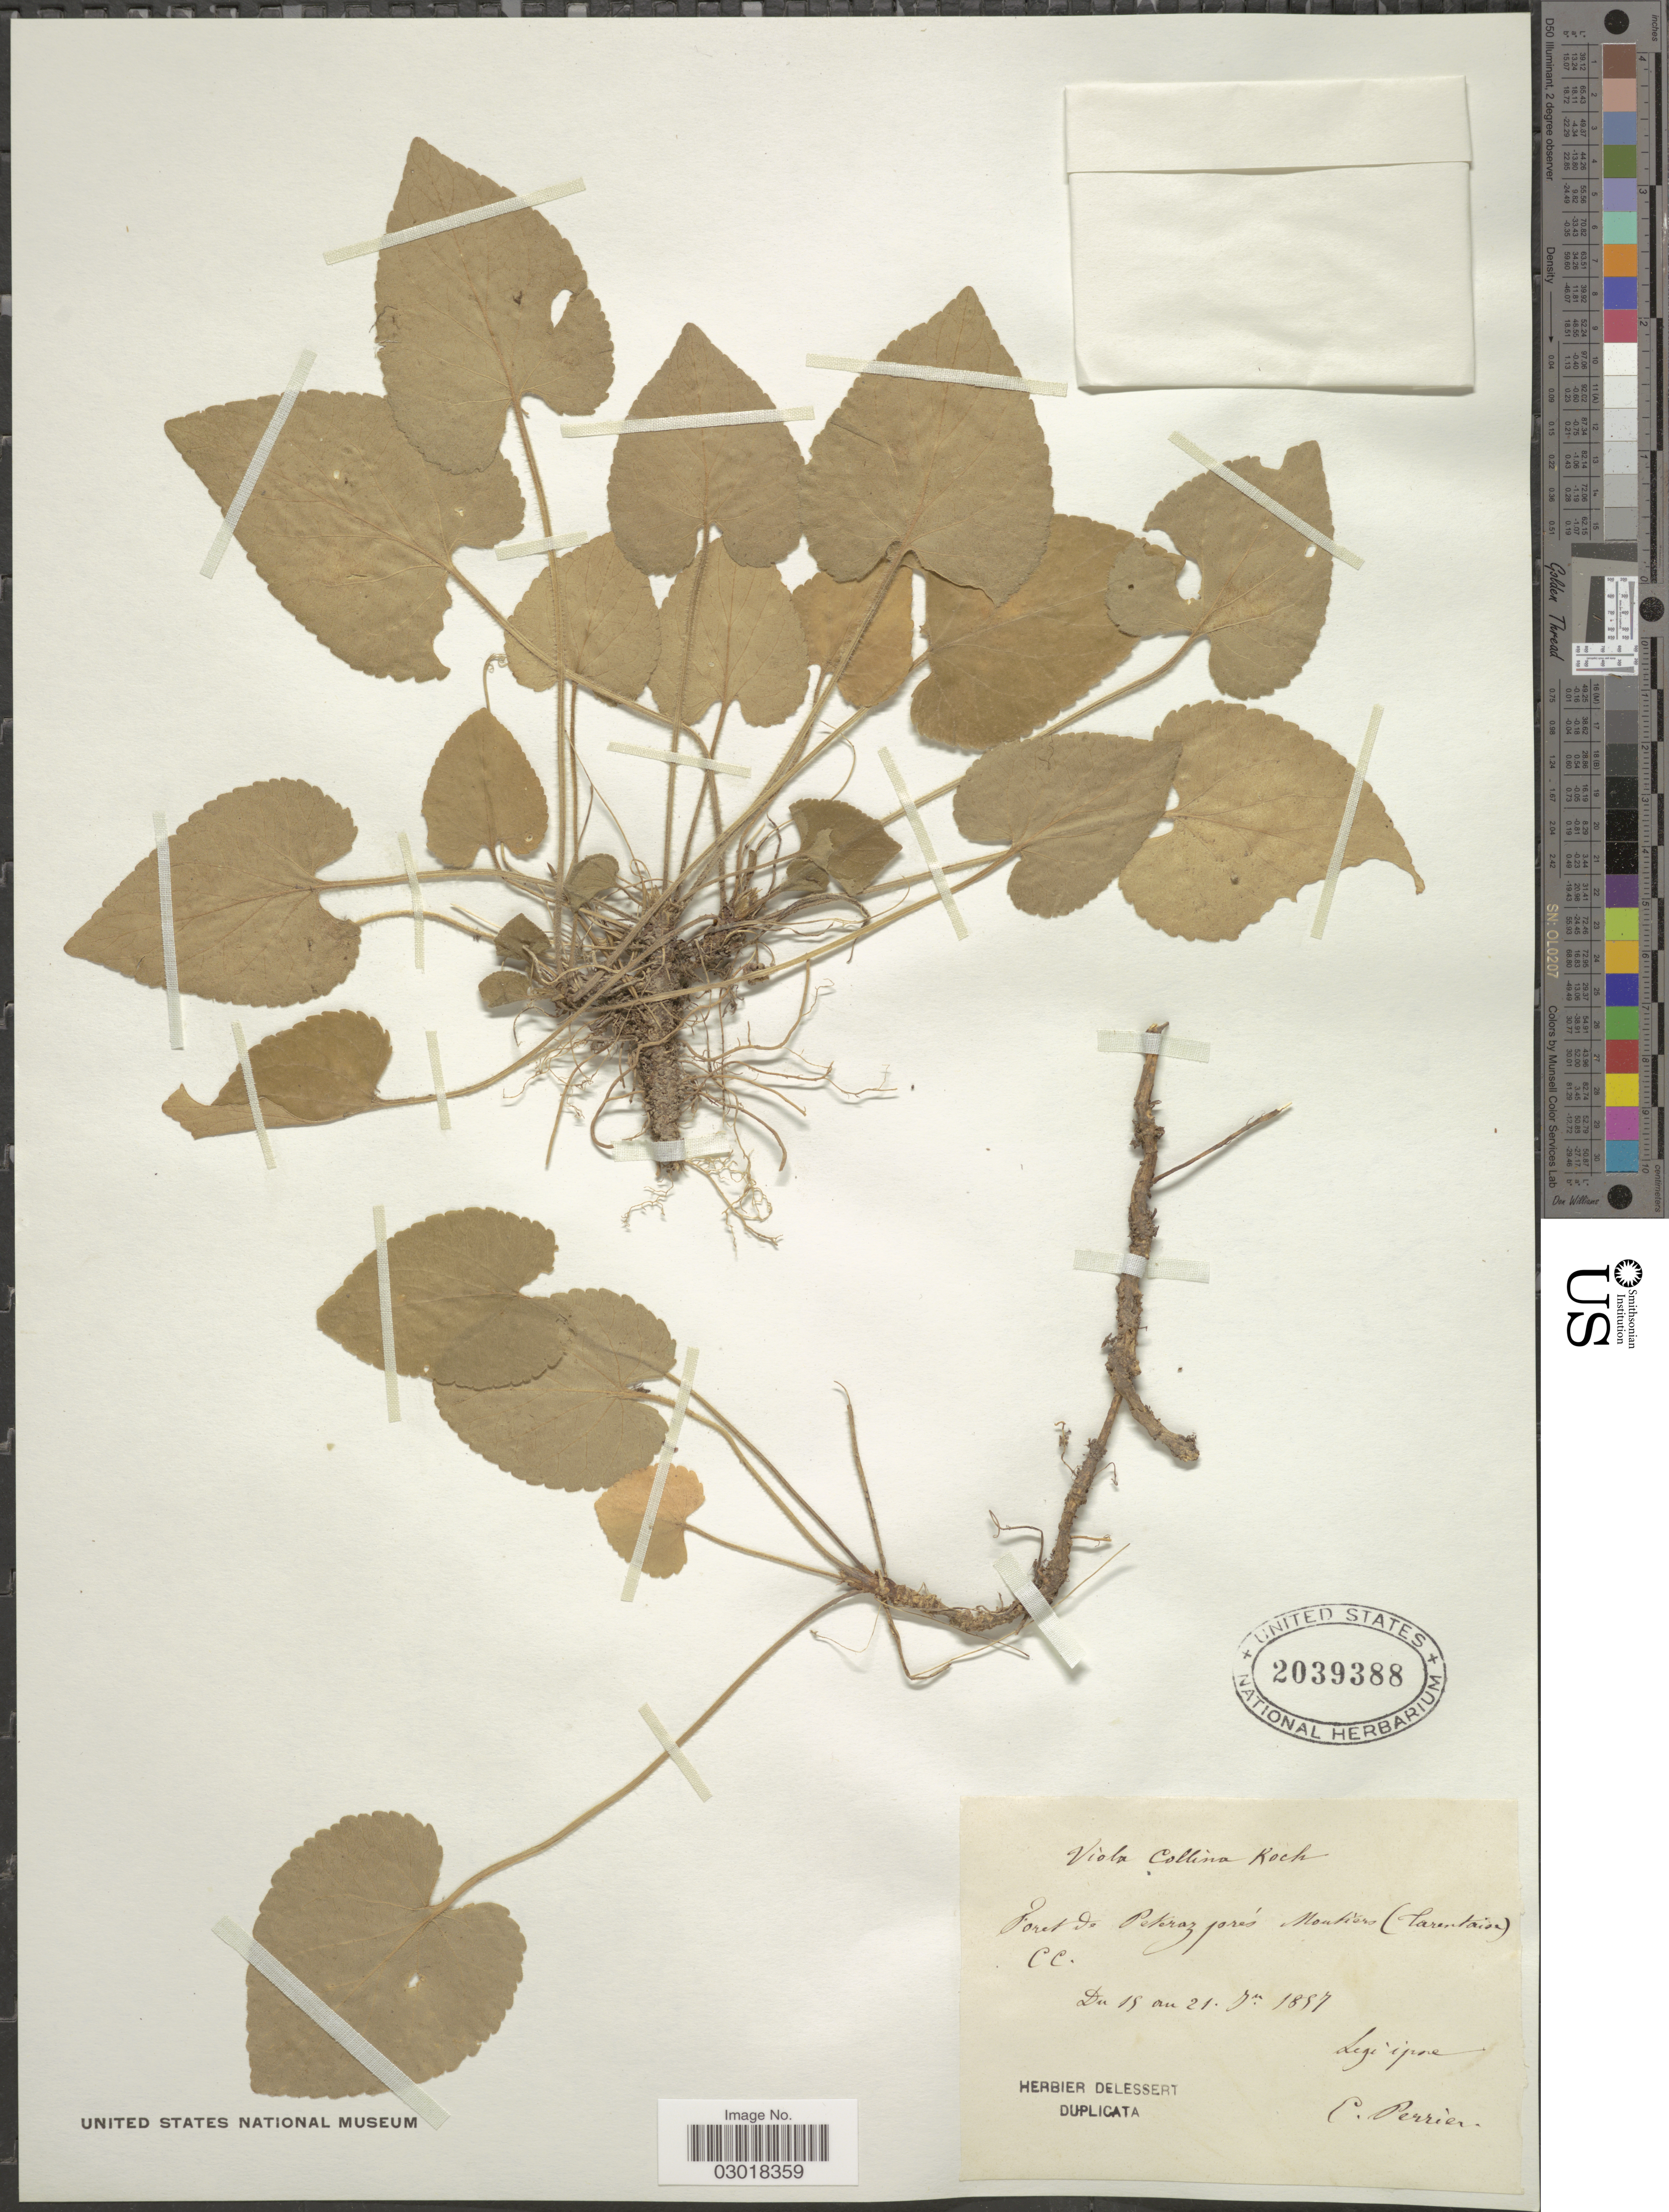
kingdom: Plantae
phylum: Tracheophyta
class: Magnoliopsida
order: Malpighiales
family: Violaceae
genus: Viola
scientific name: Viola collina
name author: Besser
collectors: E. Perrier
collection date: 1897-06-15/1897-06-21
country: France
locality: Foret de Peteraz prés Montiers (Tarentaise) CC. [interpreted]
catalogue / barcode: US 2039388